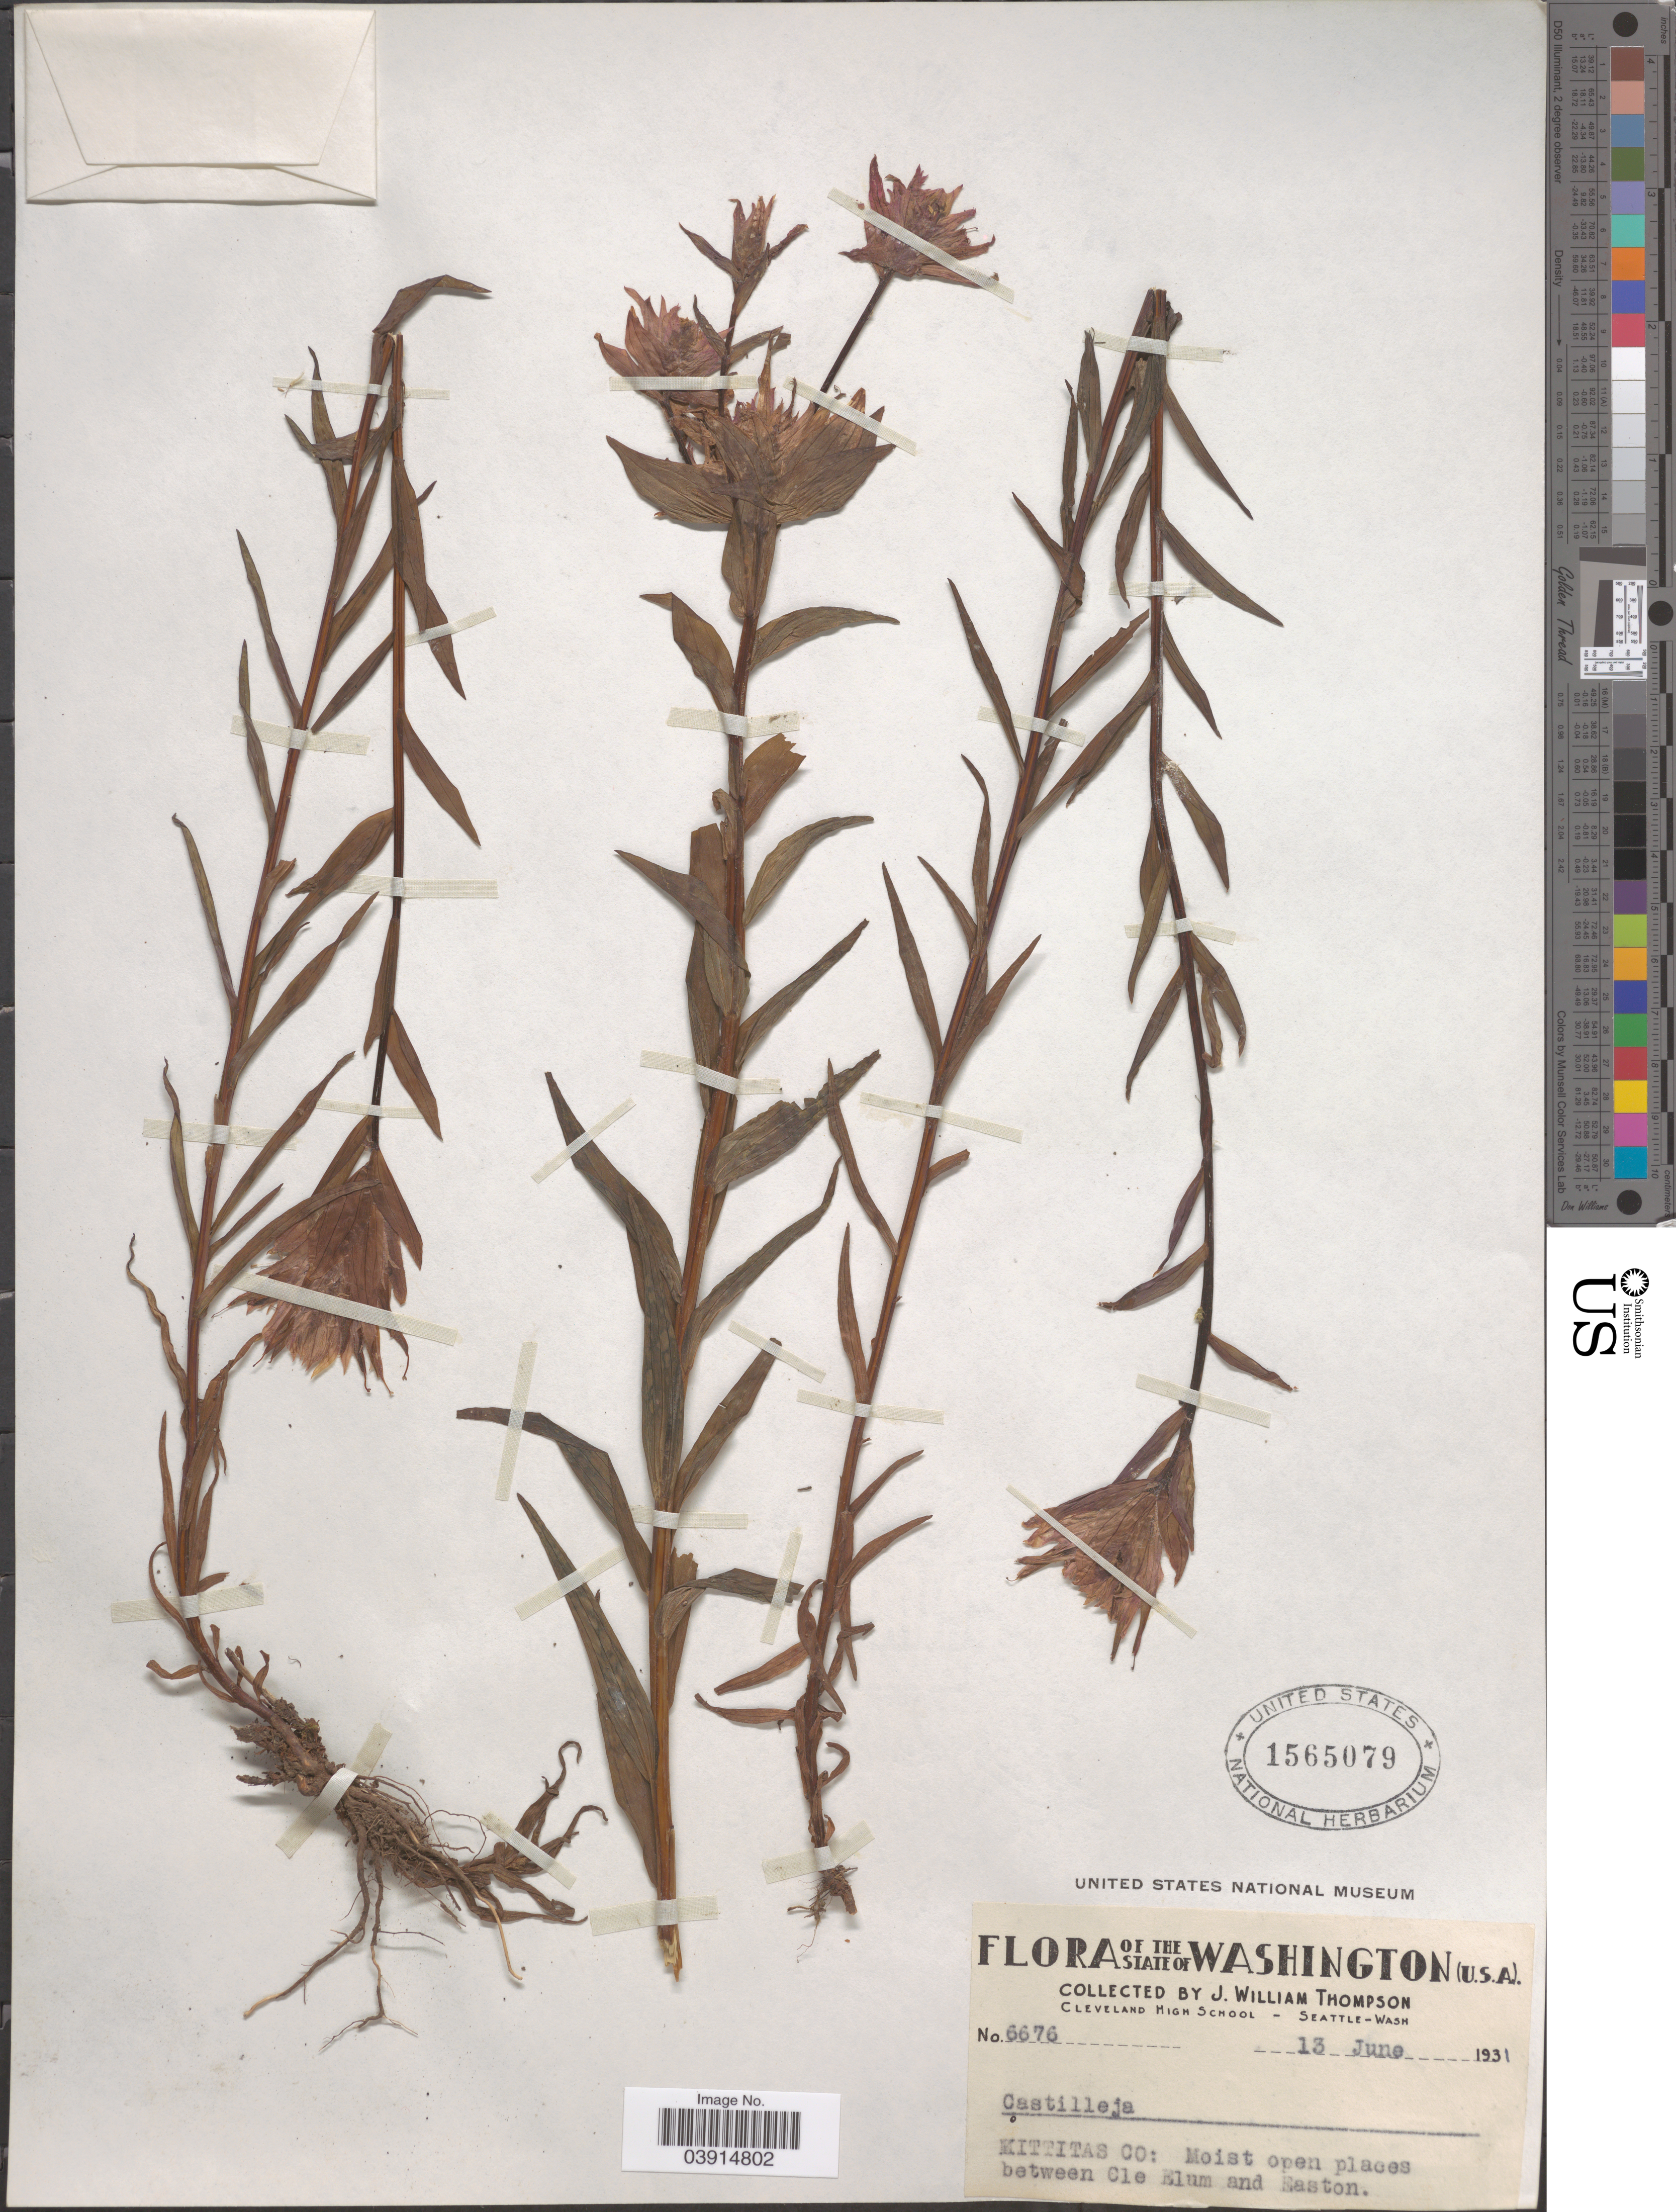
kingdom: Plantae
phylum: Tracheophyta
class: Magnoliopsida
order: Lamiales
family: Orobanchaceae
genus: Castilleja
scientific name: Castilleja sp.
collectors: J. W. Thompson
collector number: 6676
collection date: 1931-06-13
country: United States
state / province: Washington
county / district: Kittitas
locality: Kittitas Co: Moist open places between Cle Elum and Easton.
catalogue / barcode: US 1565079